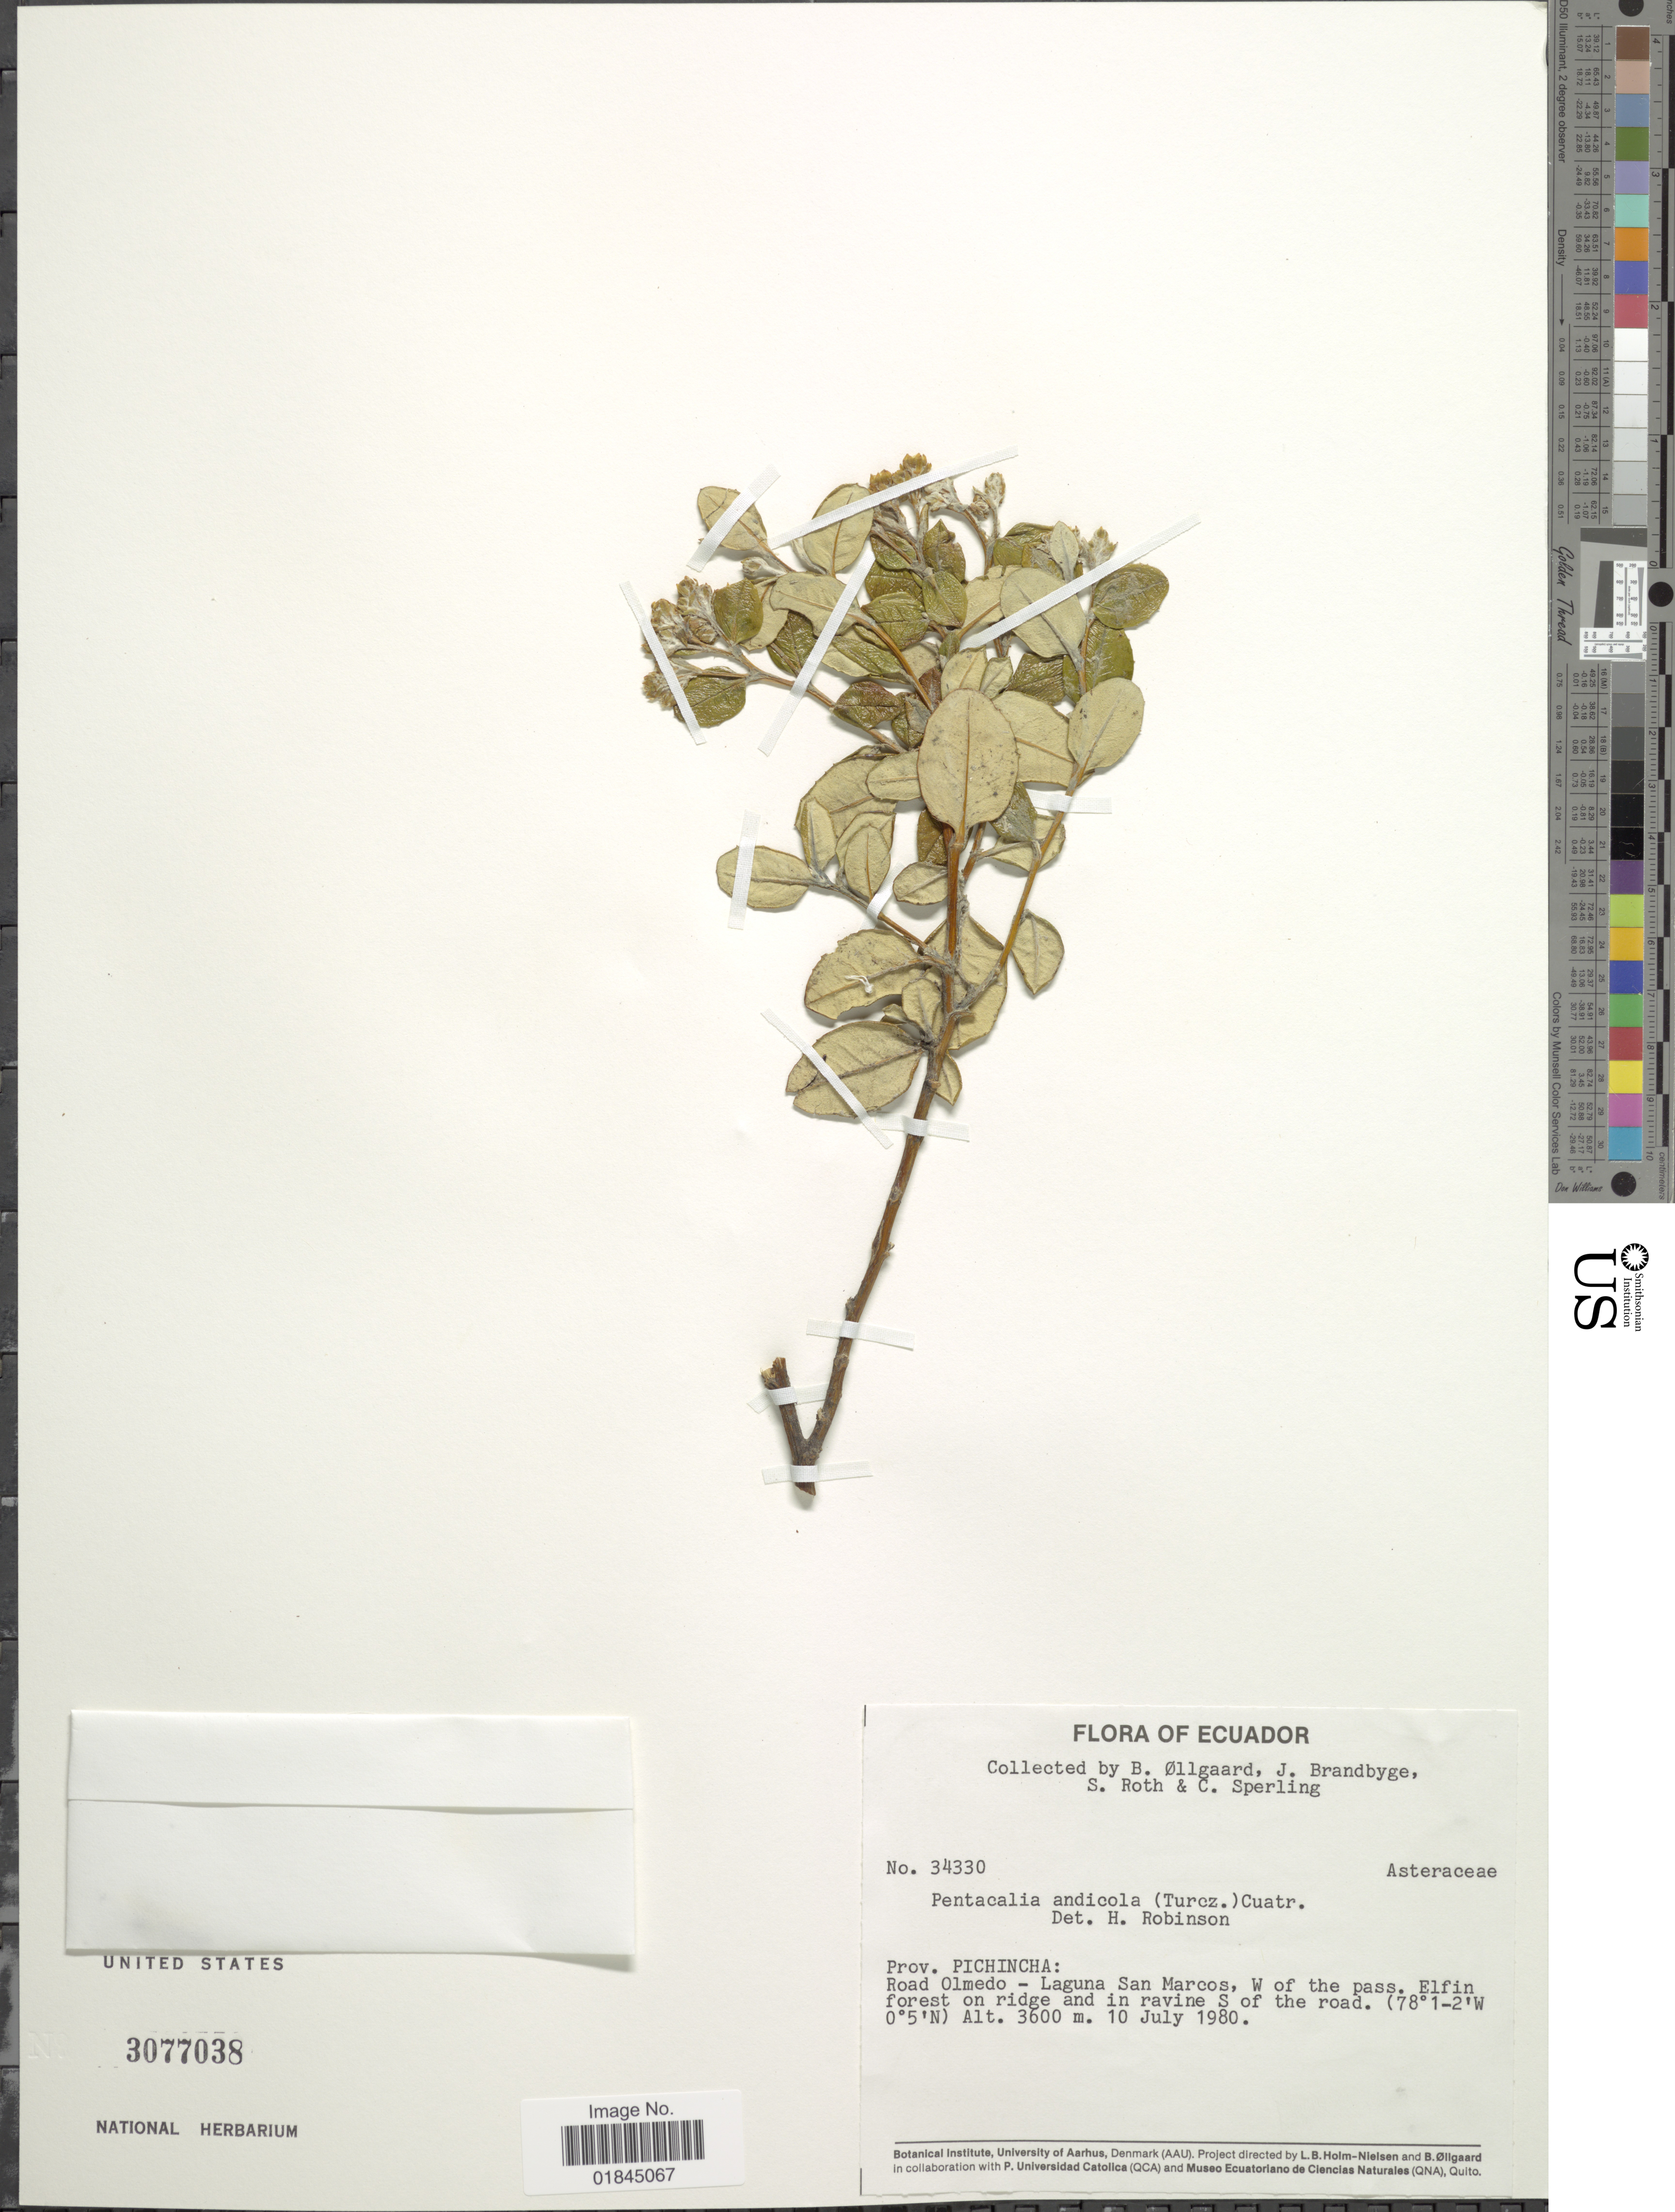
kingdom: Plantae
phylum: Tracheophyta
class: Magnoliopsida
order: Asterales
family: Asteraceae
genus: Pentacalia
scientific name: Pentacalia andicola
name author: (Turcz.) Cuatrec.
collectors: B. Øllgaard, J. Brandbyge, S. Roth & C. Sperling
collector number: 34330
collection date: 1980-07-10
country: Ecuador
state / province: Pichincha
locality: Road Olmedo - Laguna San Marcos, W of the pass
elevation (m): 3600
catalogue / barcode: US 3077038